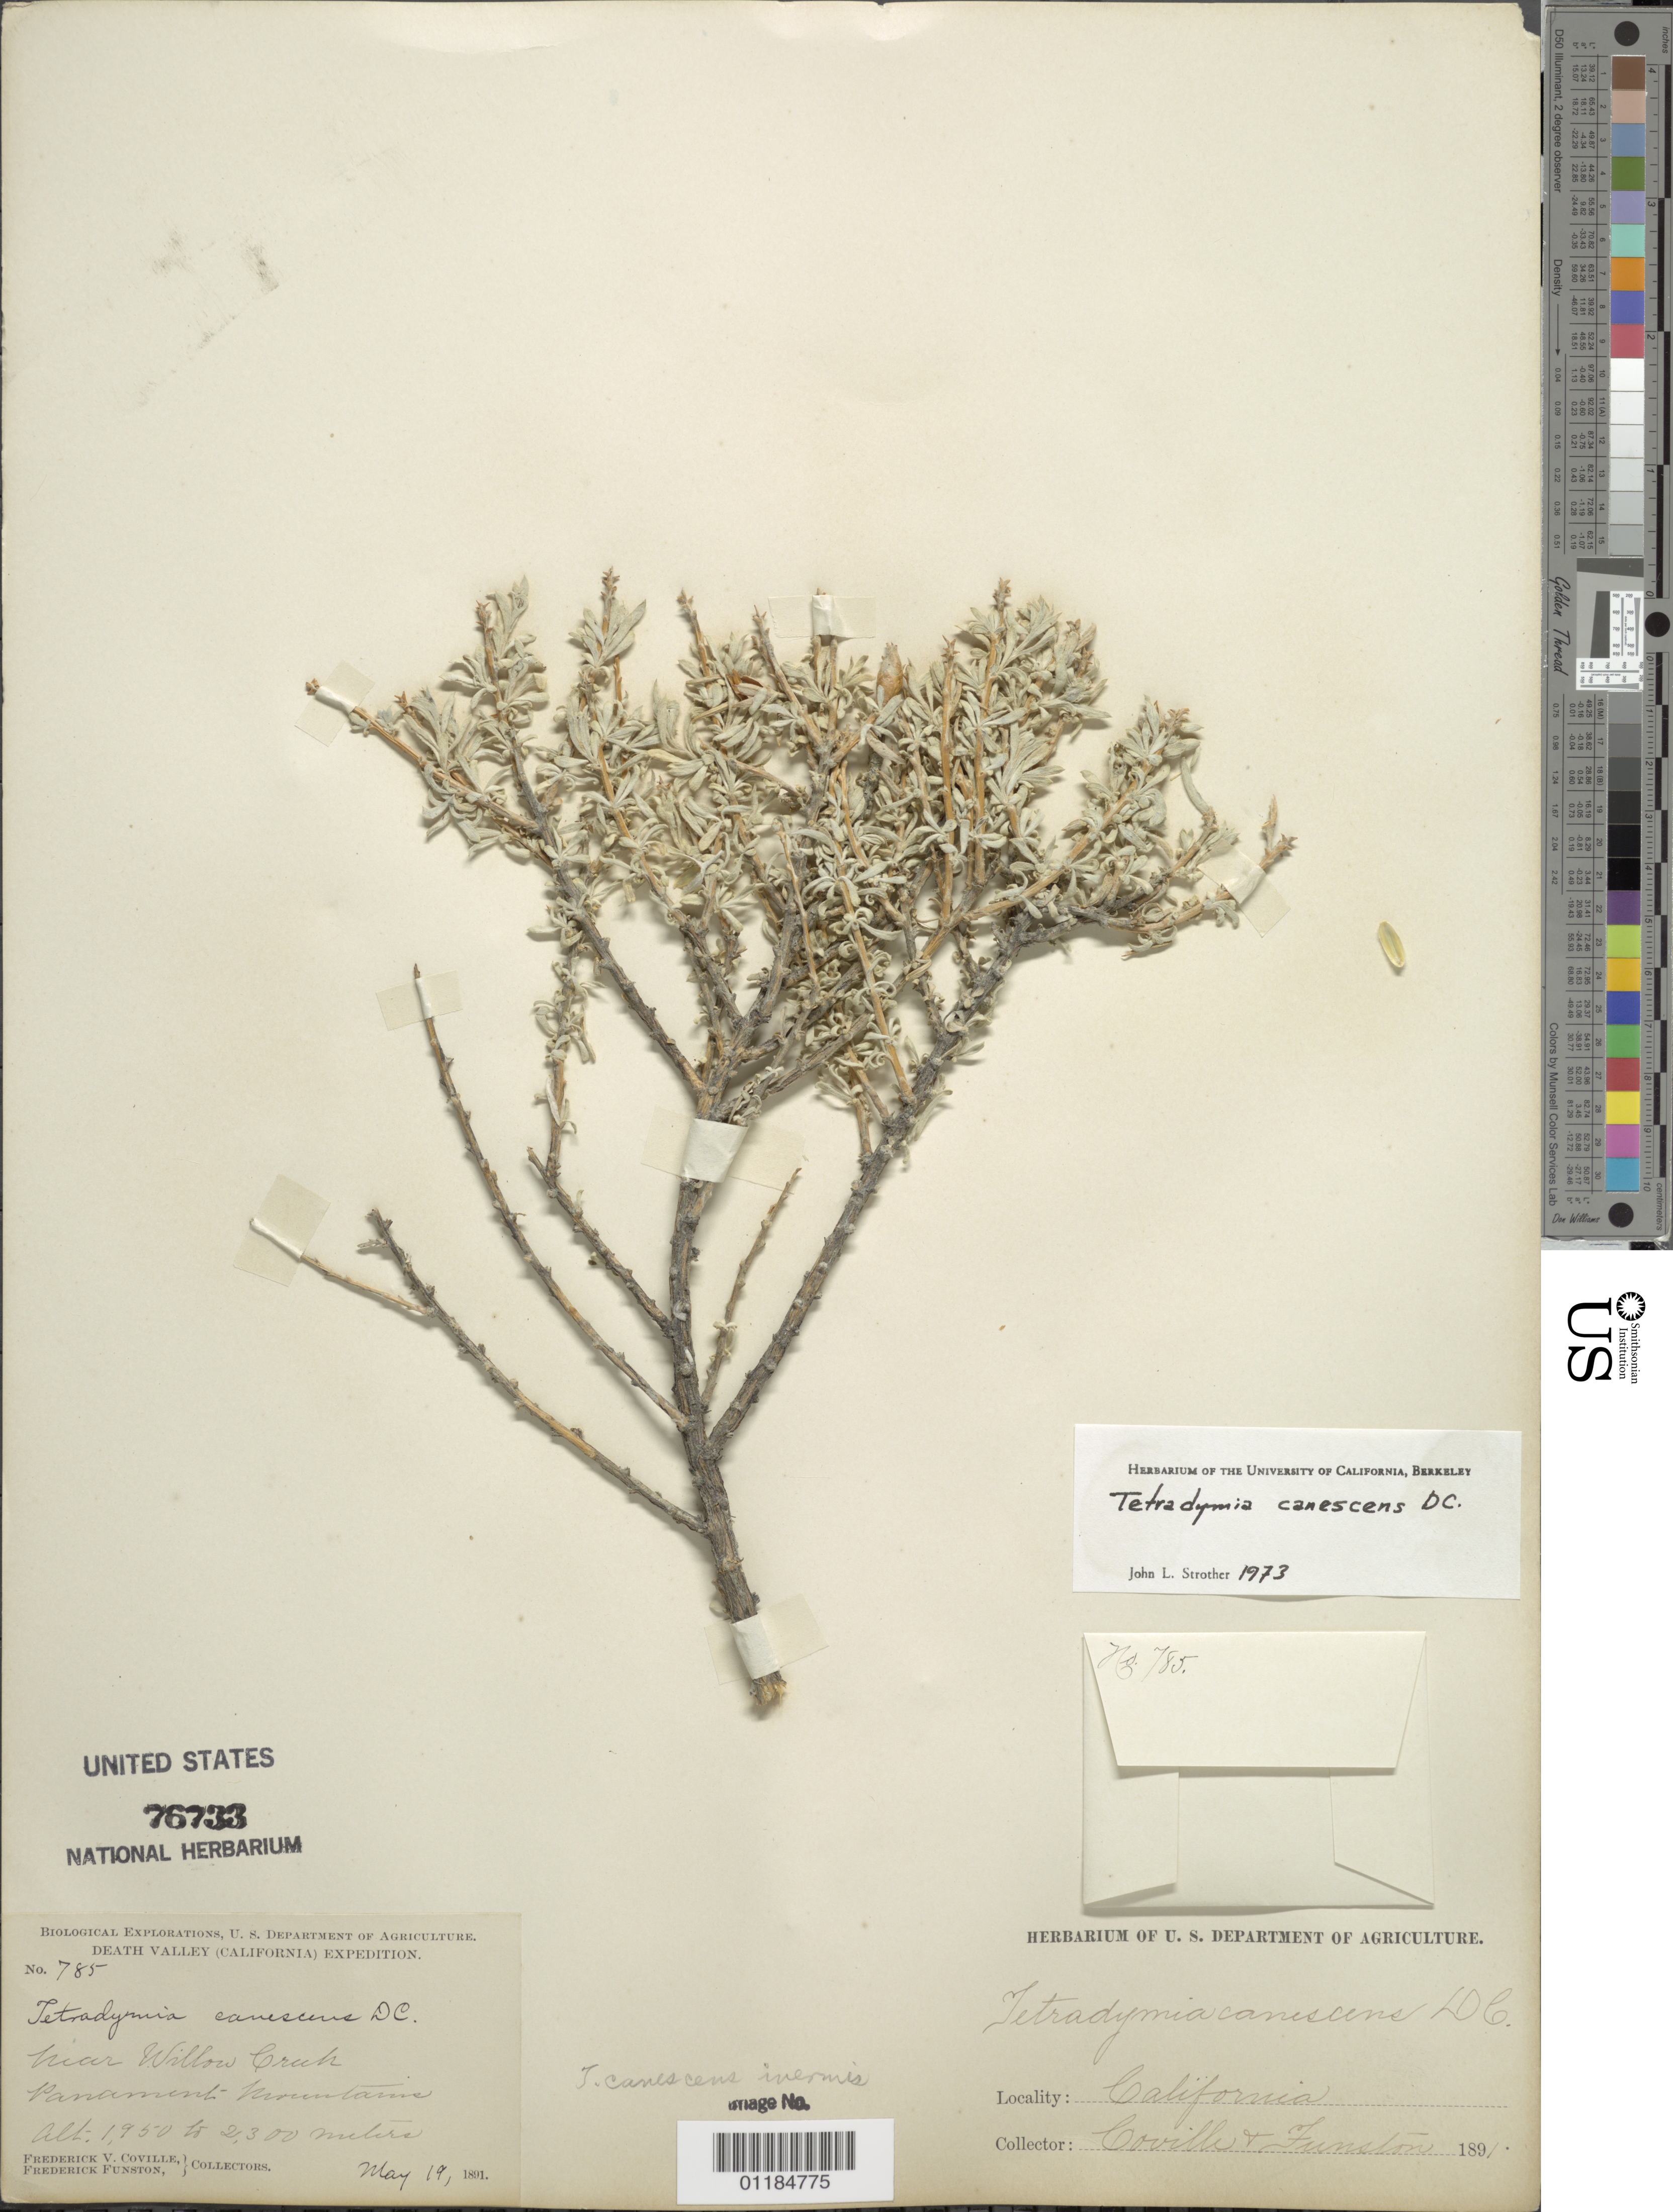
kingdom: Plantae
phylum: Tracheophyta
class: Magnoliopsida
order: Asterales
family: Asteraceae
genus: Tetradymia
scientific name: Tetradymia canescens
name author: DC.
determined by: Strother, J. L., (UC), University of California Berkeley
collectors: F. V. Coville & F. Funston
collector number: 785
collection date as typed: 19 May 1891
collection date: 1891-05-19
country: United States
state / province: California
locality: near Willow Creek, Panamint Mts.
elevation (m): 1950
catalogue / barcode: US 76733